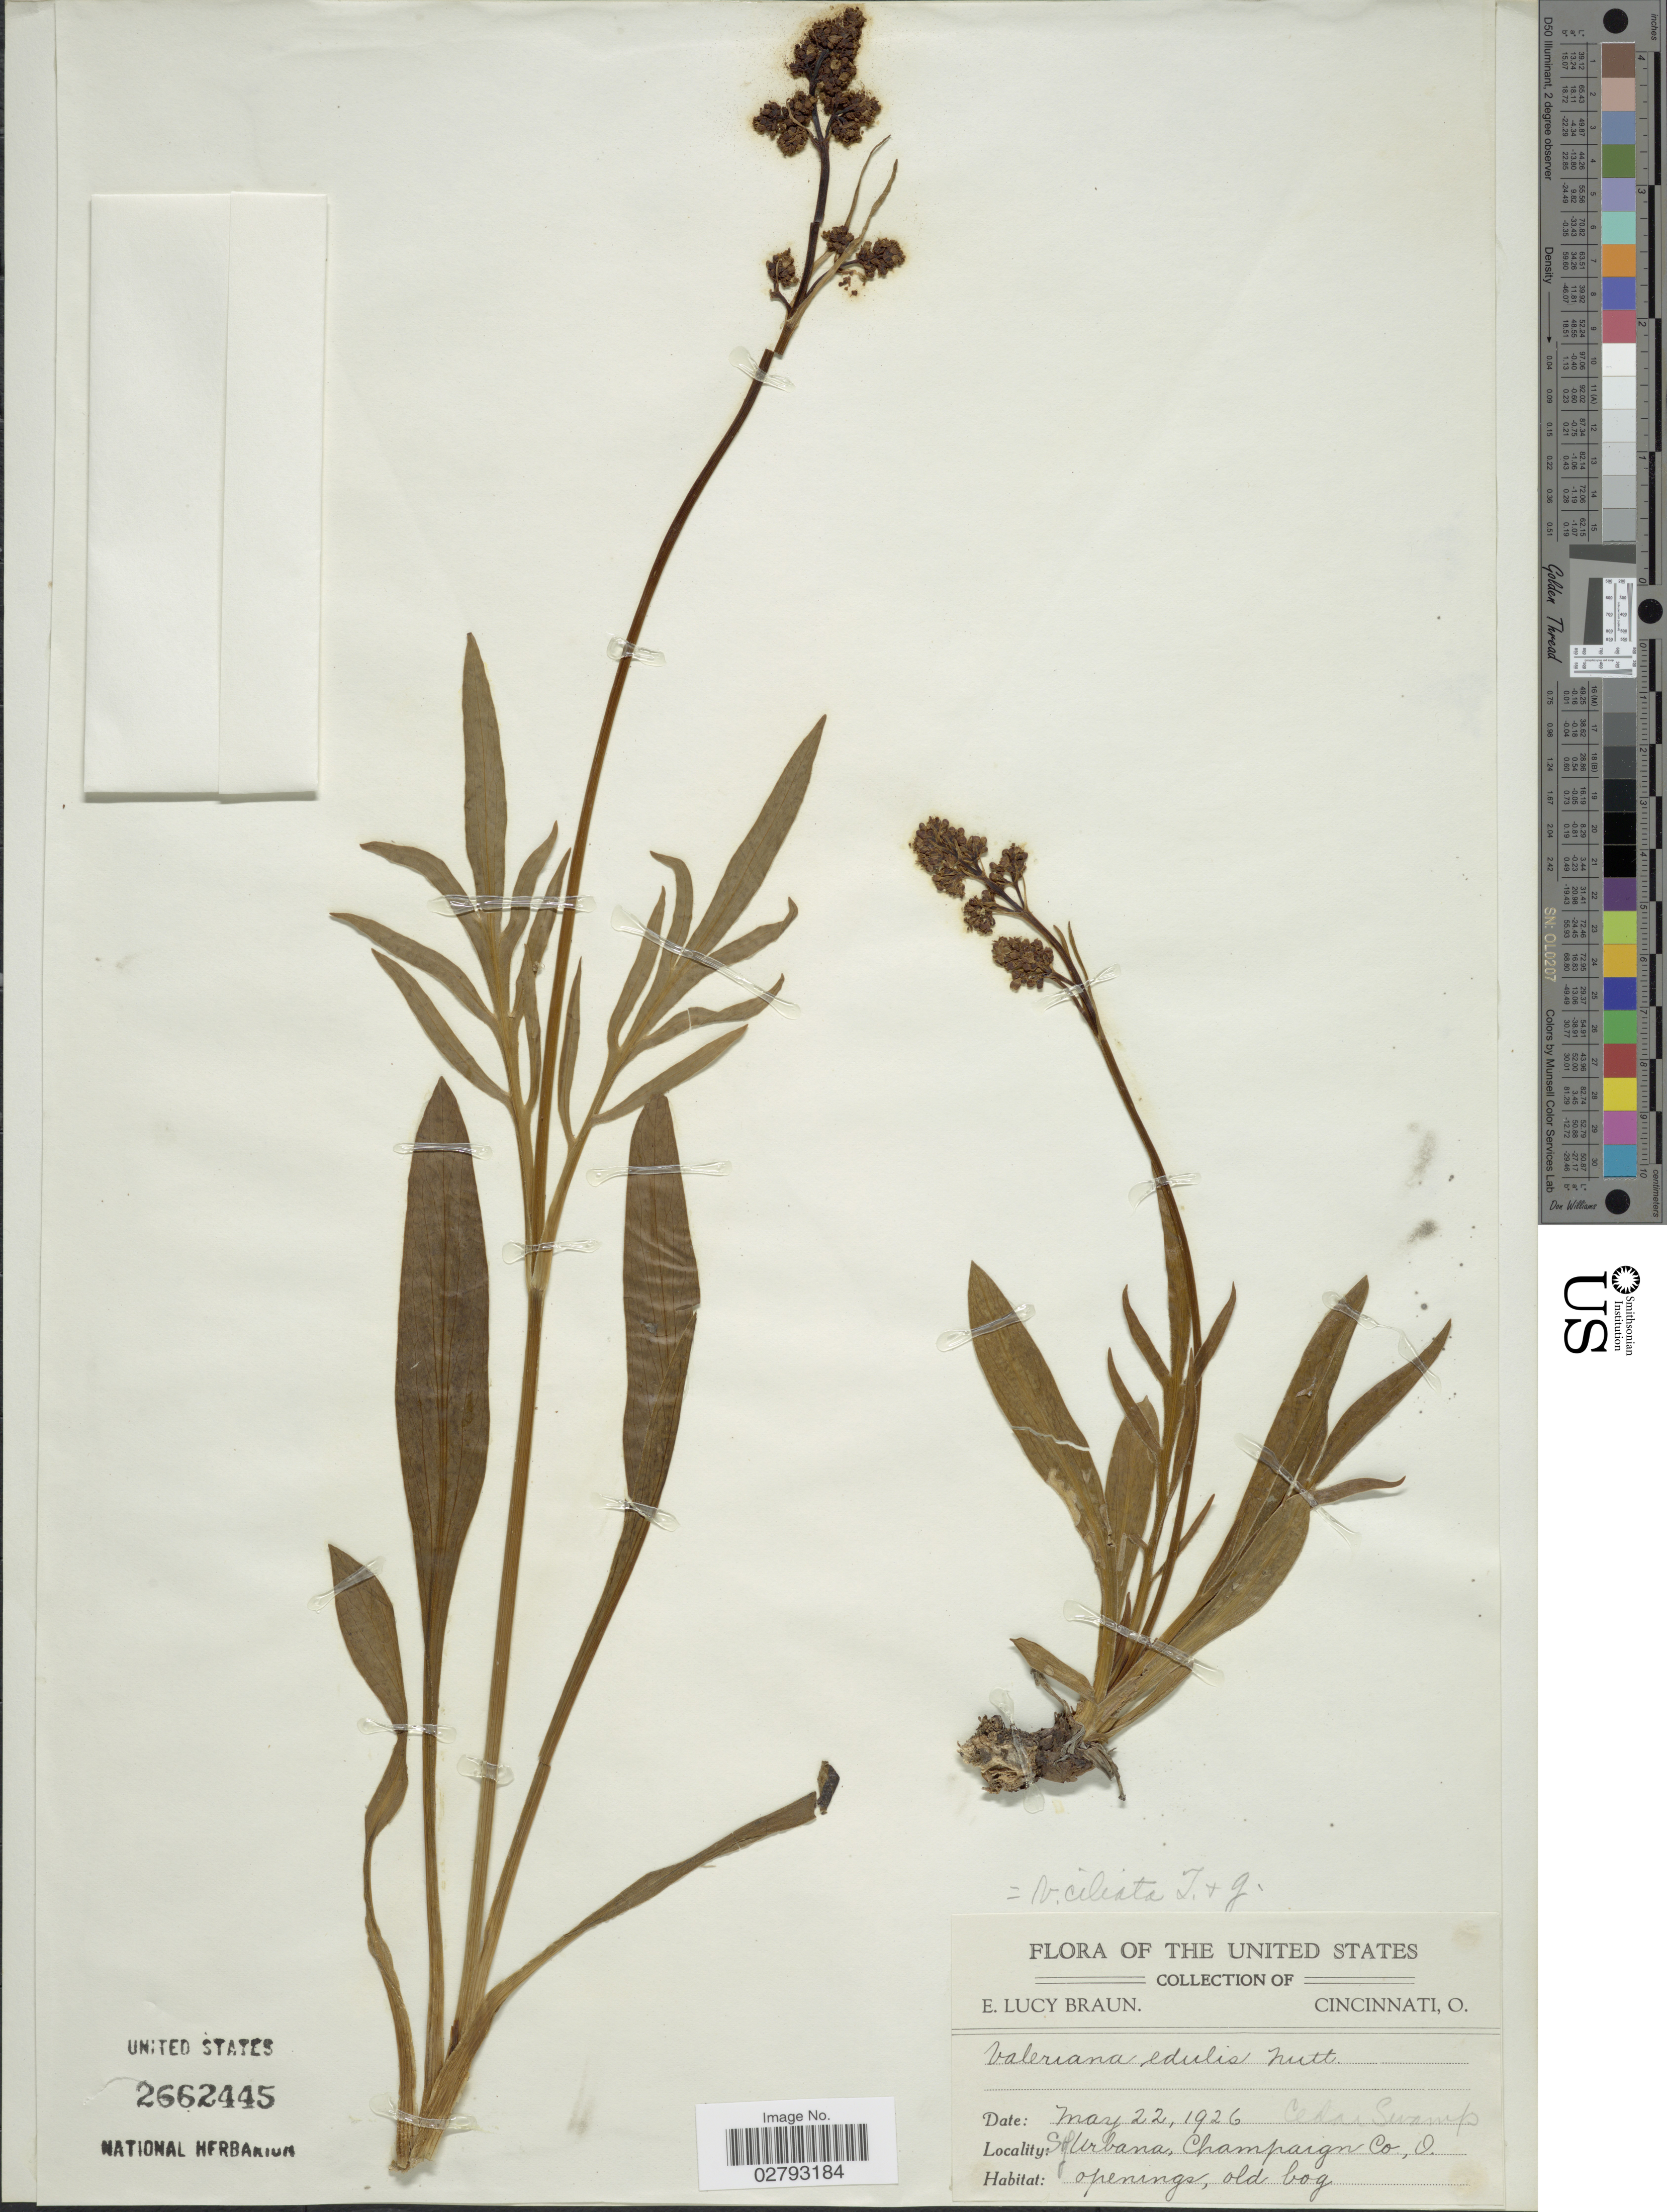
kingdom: Plantae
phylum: Tracheophyta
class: Magnoliopsida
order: Dipsacales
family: Caprifoliaceae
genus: Valeriana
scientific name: Valeriana edulis var. ciliata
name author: (F.G. Mey.) Cronquist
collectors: E. L. Braun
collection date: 1926-05-22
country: United States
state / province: Ohio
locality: Cedar Swamp, S of Urbana, Champaign Co.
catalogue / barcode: US 2662445